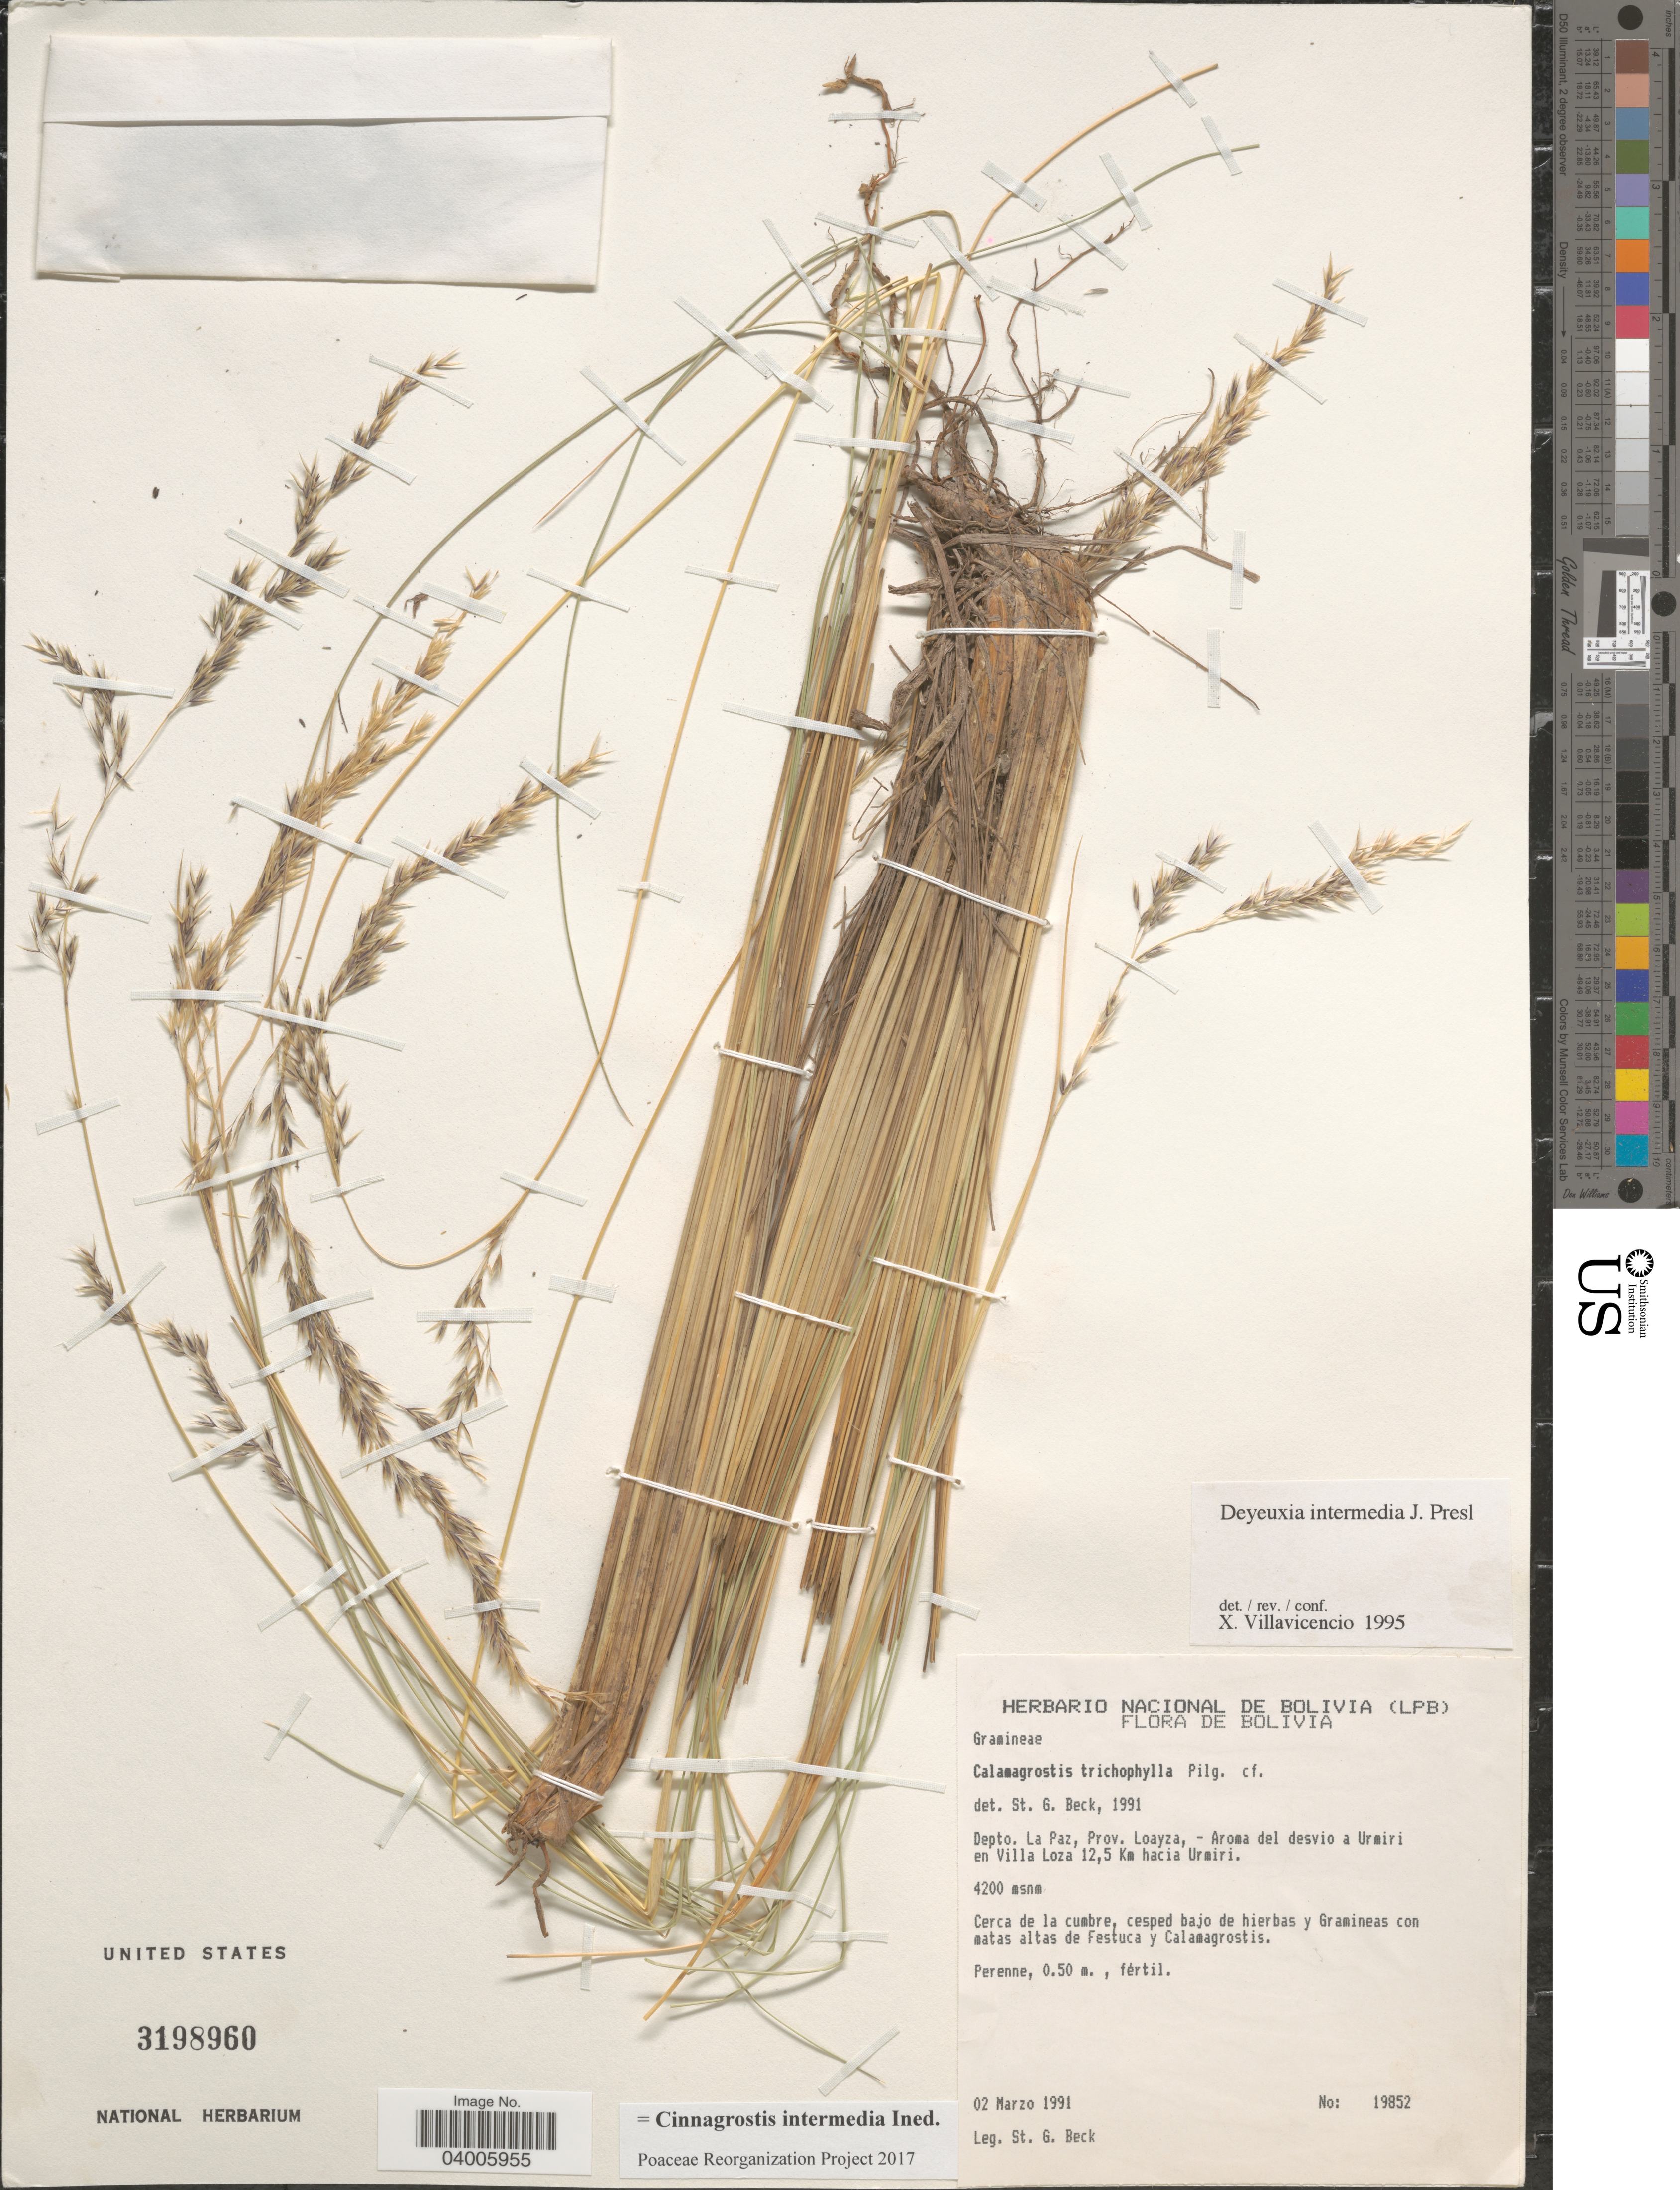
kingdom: Plantae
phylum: Tracheophyta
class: Liliopsida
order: Poales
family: Poaceae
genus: Cinnagrostis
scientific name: Cinnagrostis intermedia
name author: (J. Presl) P.M. Peterson et al.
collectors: S. G. Beck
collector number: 19852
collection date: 1991-03-02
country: Bolivia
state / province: La Paz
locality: Depto. La Paz, Prov. Loayza, - Aroma del desvio a Urmiri en Villa Loza 12,5 Km hacia Urmiri.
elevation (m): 4200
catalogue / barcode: US 3198960